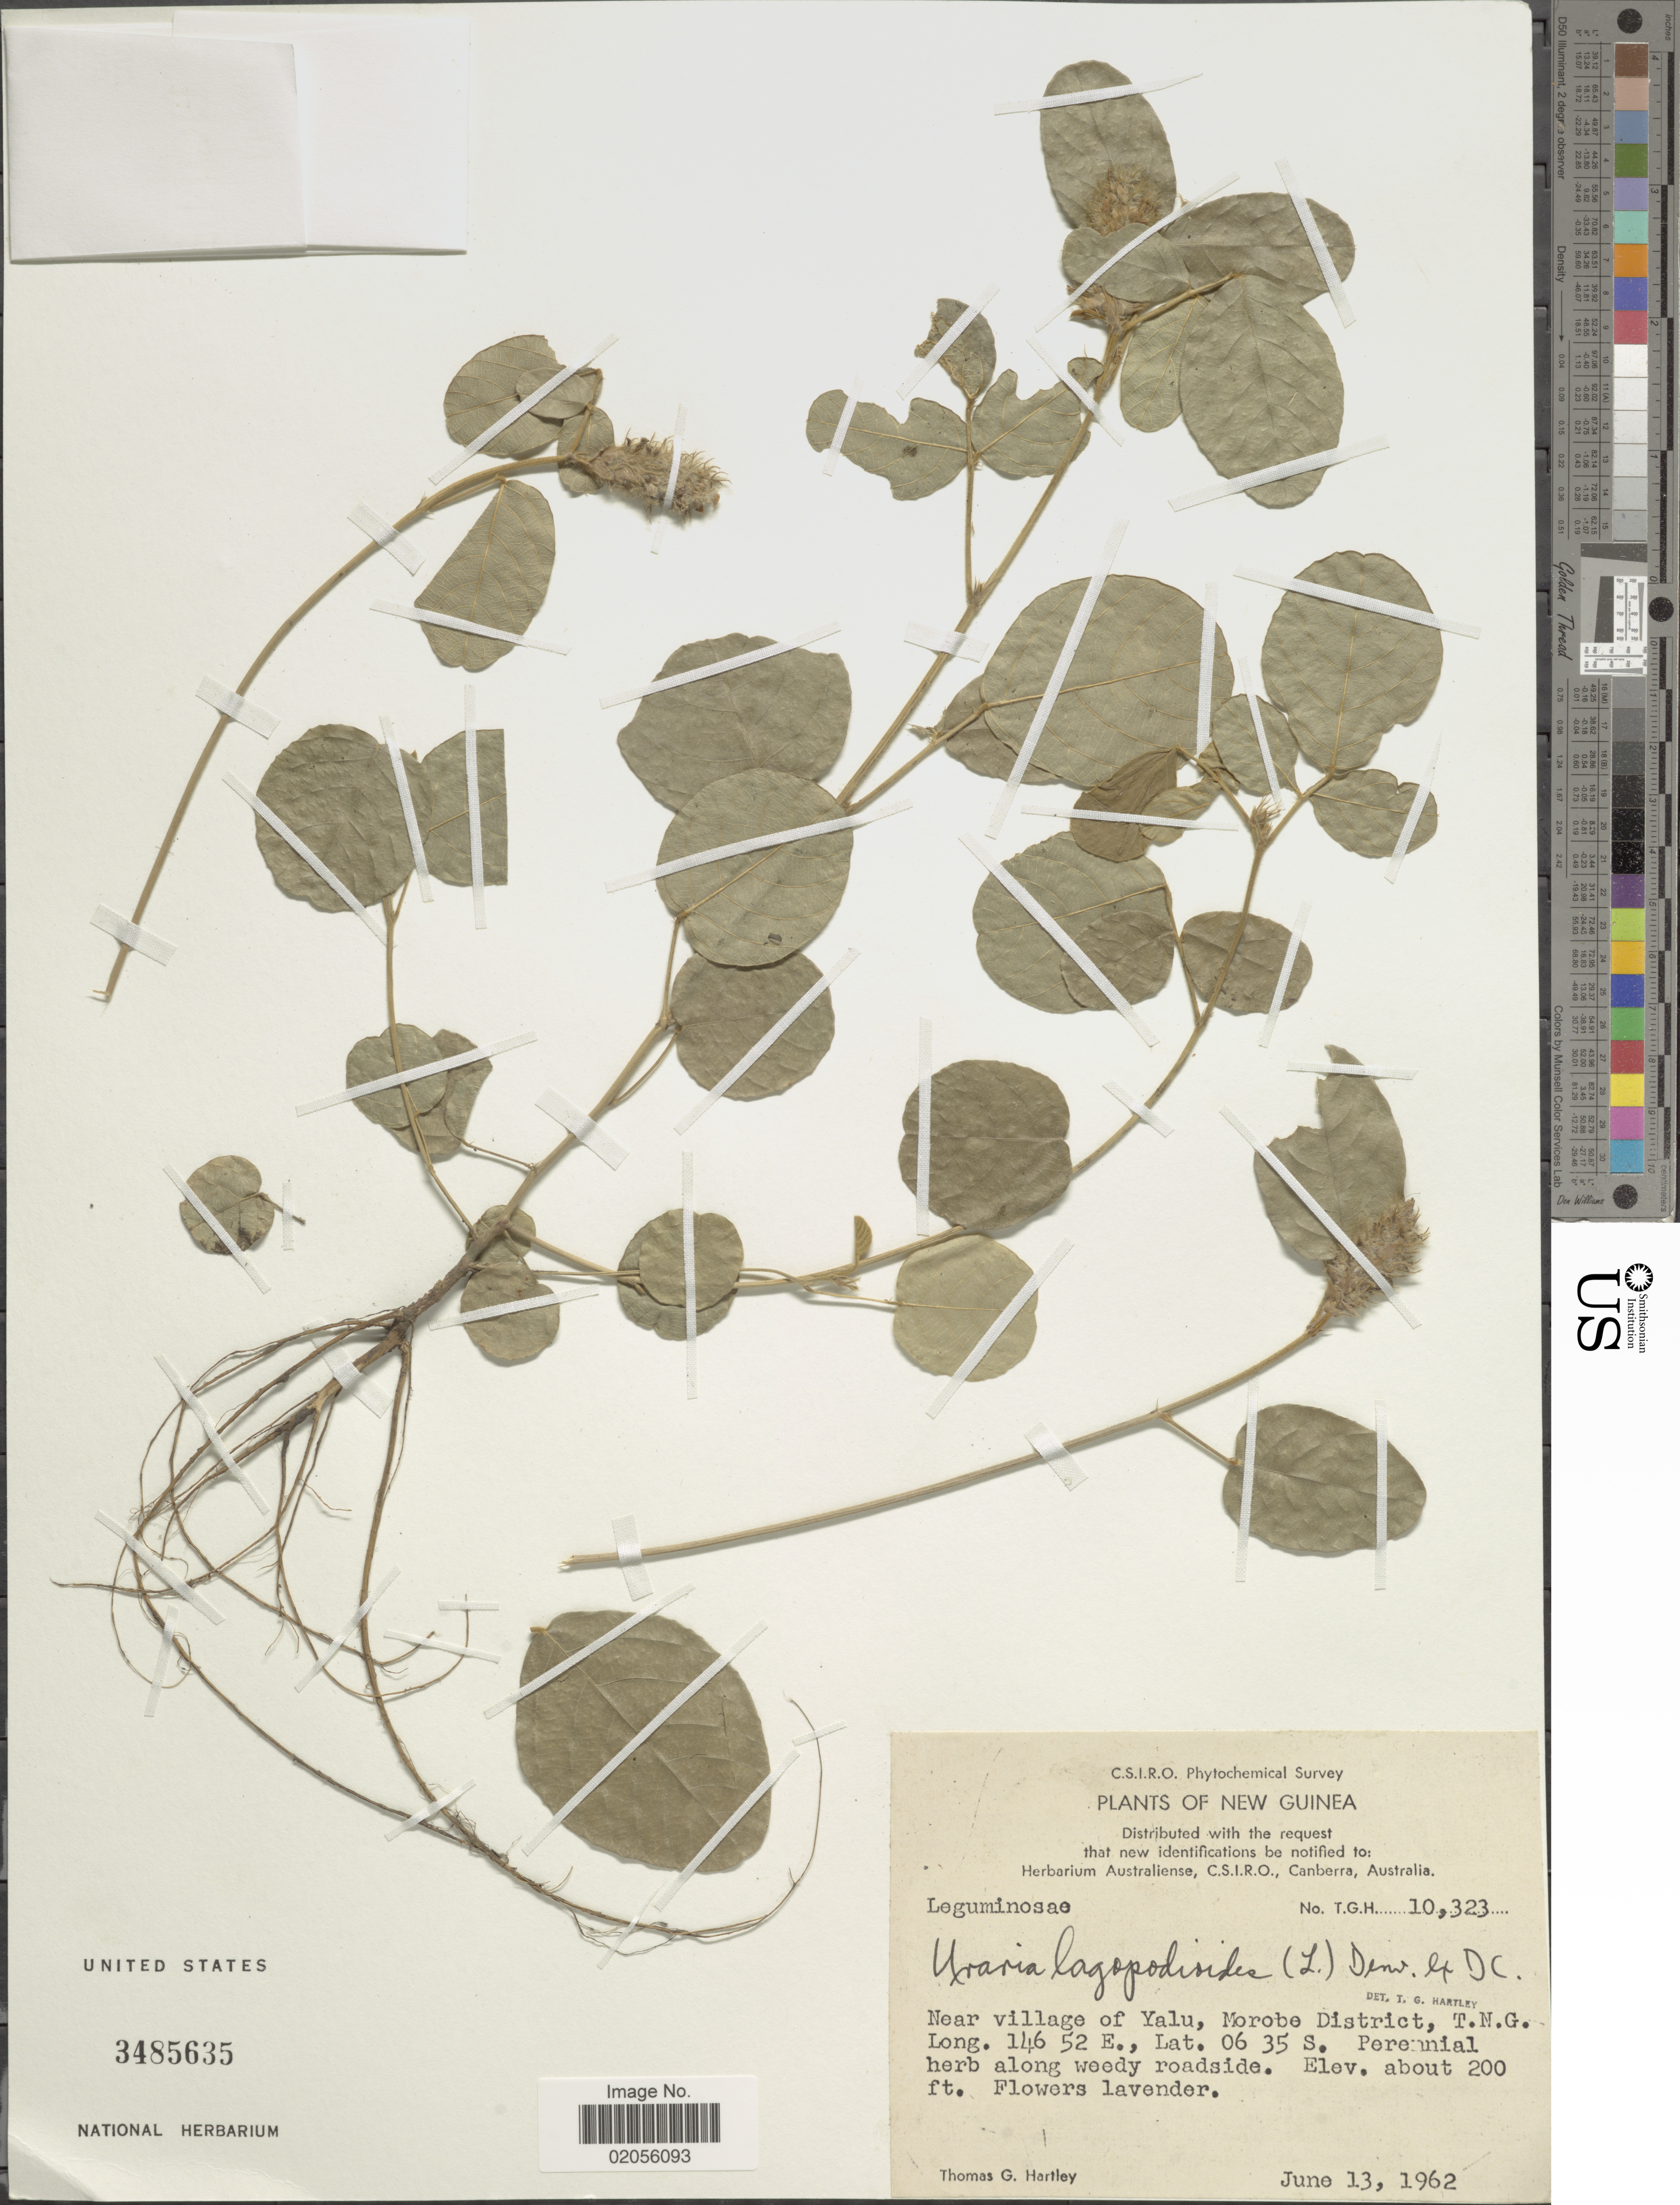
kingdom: Plantae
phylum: Tracheophyta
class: Magnoliopsida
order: Fabales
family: Fabaceae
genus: Uraria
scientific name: Uraria lagopodioides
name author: (L.) Desv. ex DC.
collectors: T. G. Hartley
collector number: T.G.H. 10323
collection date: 1962-06-13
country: Papua New Guinea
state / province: Morobe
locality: New Guinea. Near village of Yalu, T.N.G.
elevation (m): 61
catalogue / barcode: US 348635